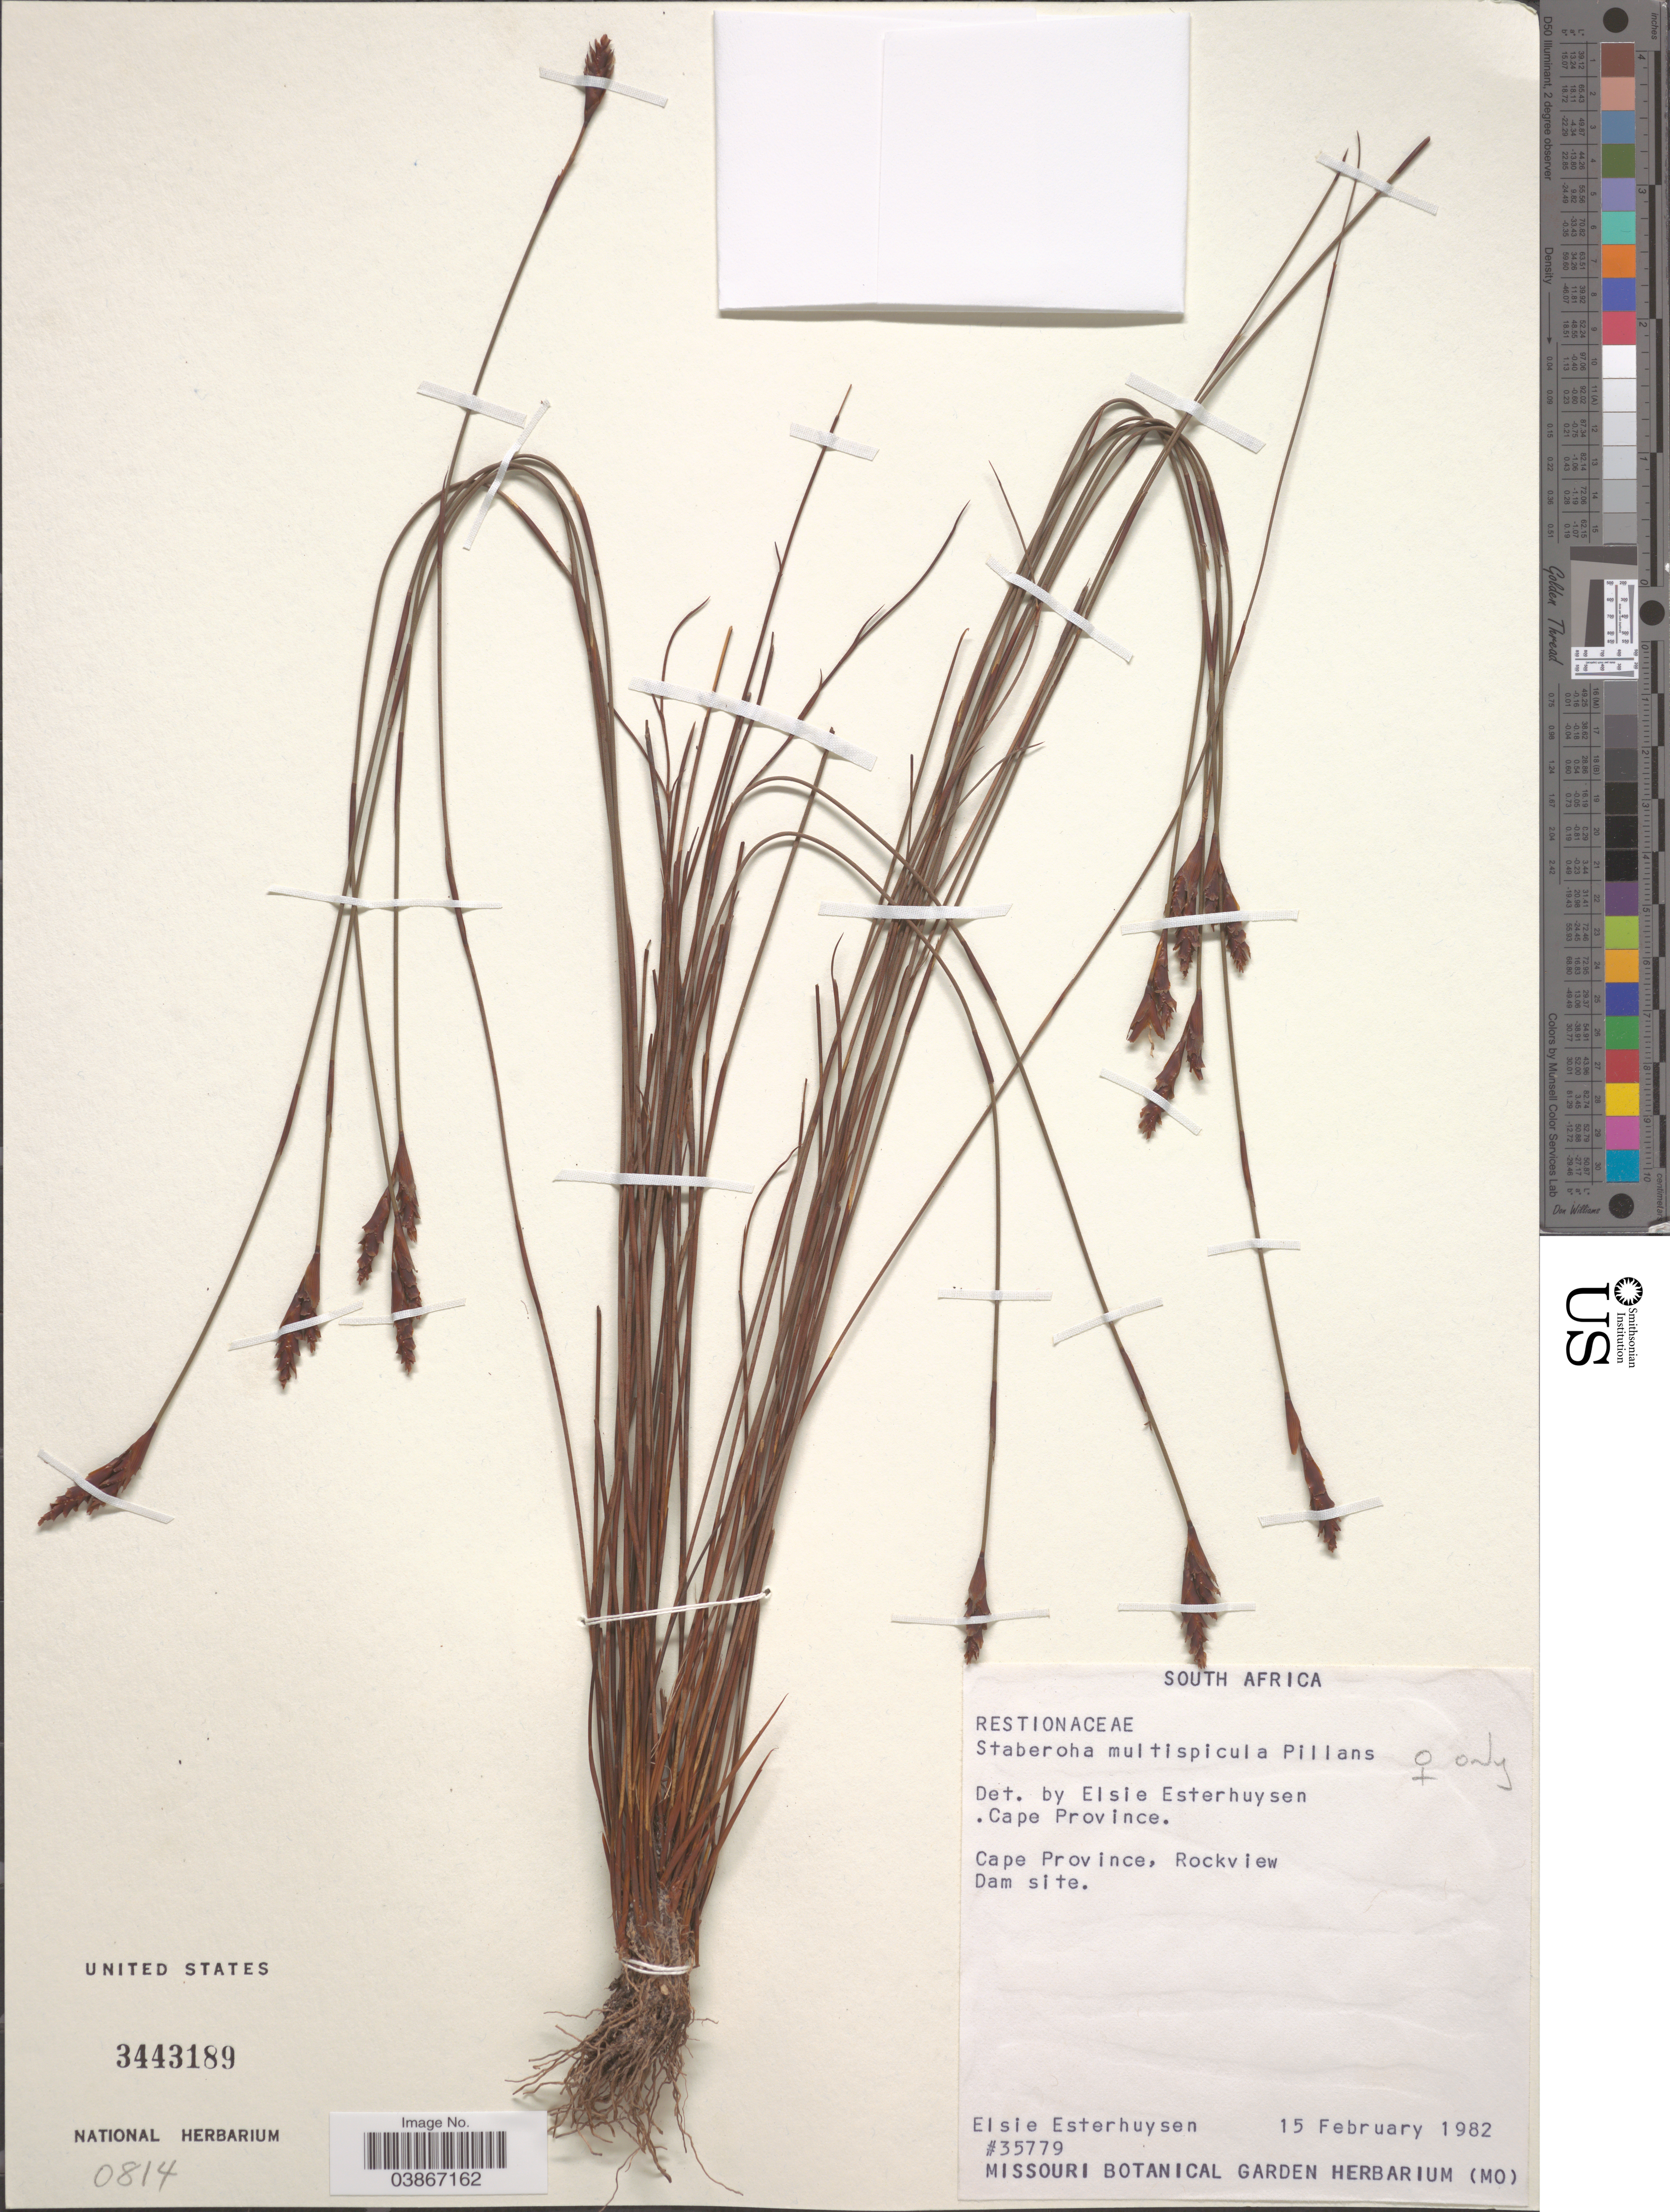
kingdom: Plantae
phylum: Tracheophyta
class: Liliopsida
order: Poales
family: Restionaceae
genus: Staberoha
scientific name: Staberoha multispicula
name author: Pillans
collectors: E. E. Esterhuysen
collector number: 35779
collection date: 1982-02-15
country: South Africa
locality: Rockview. Dam site.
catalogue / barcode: US 3443189